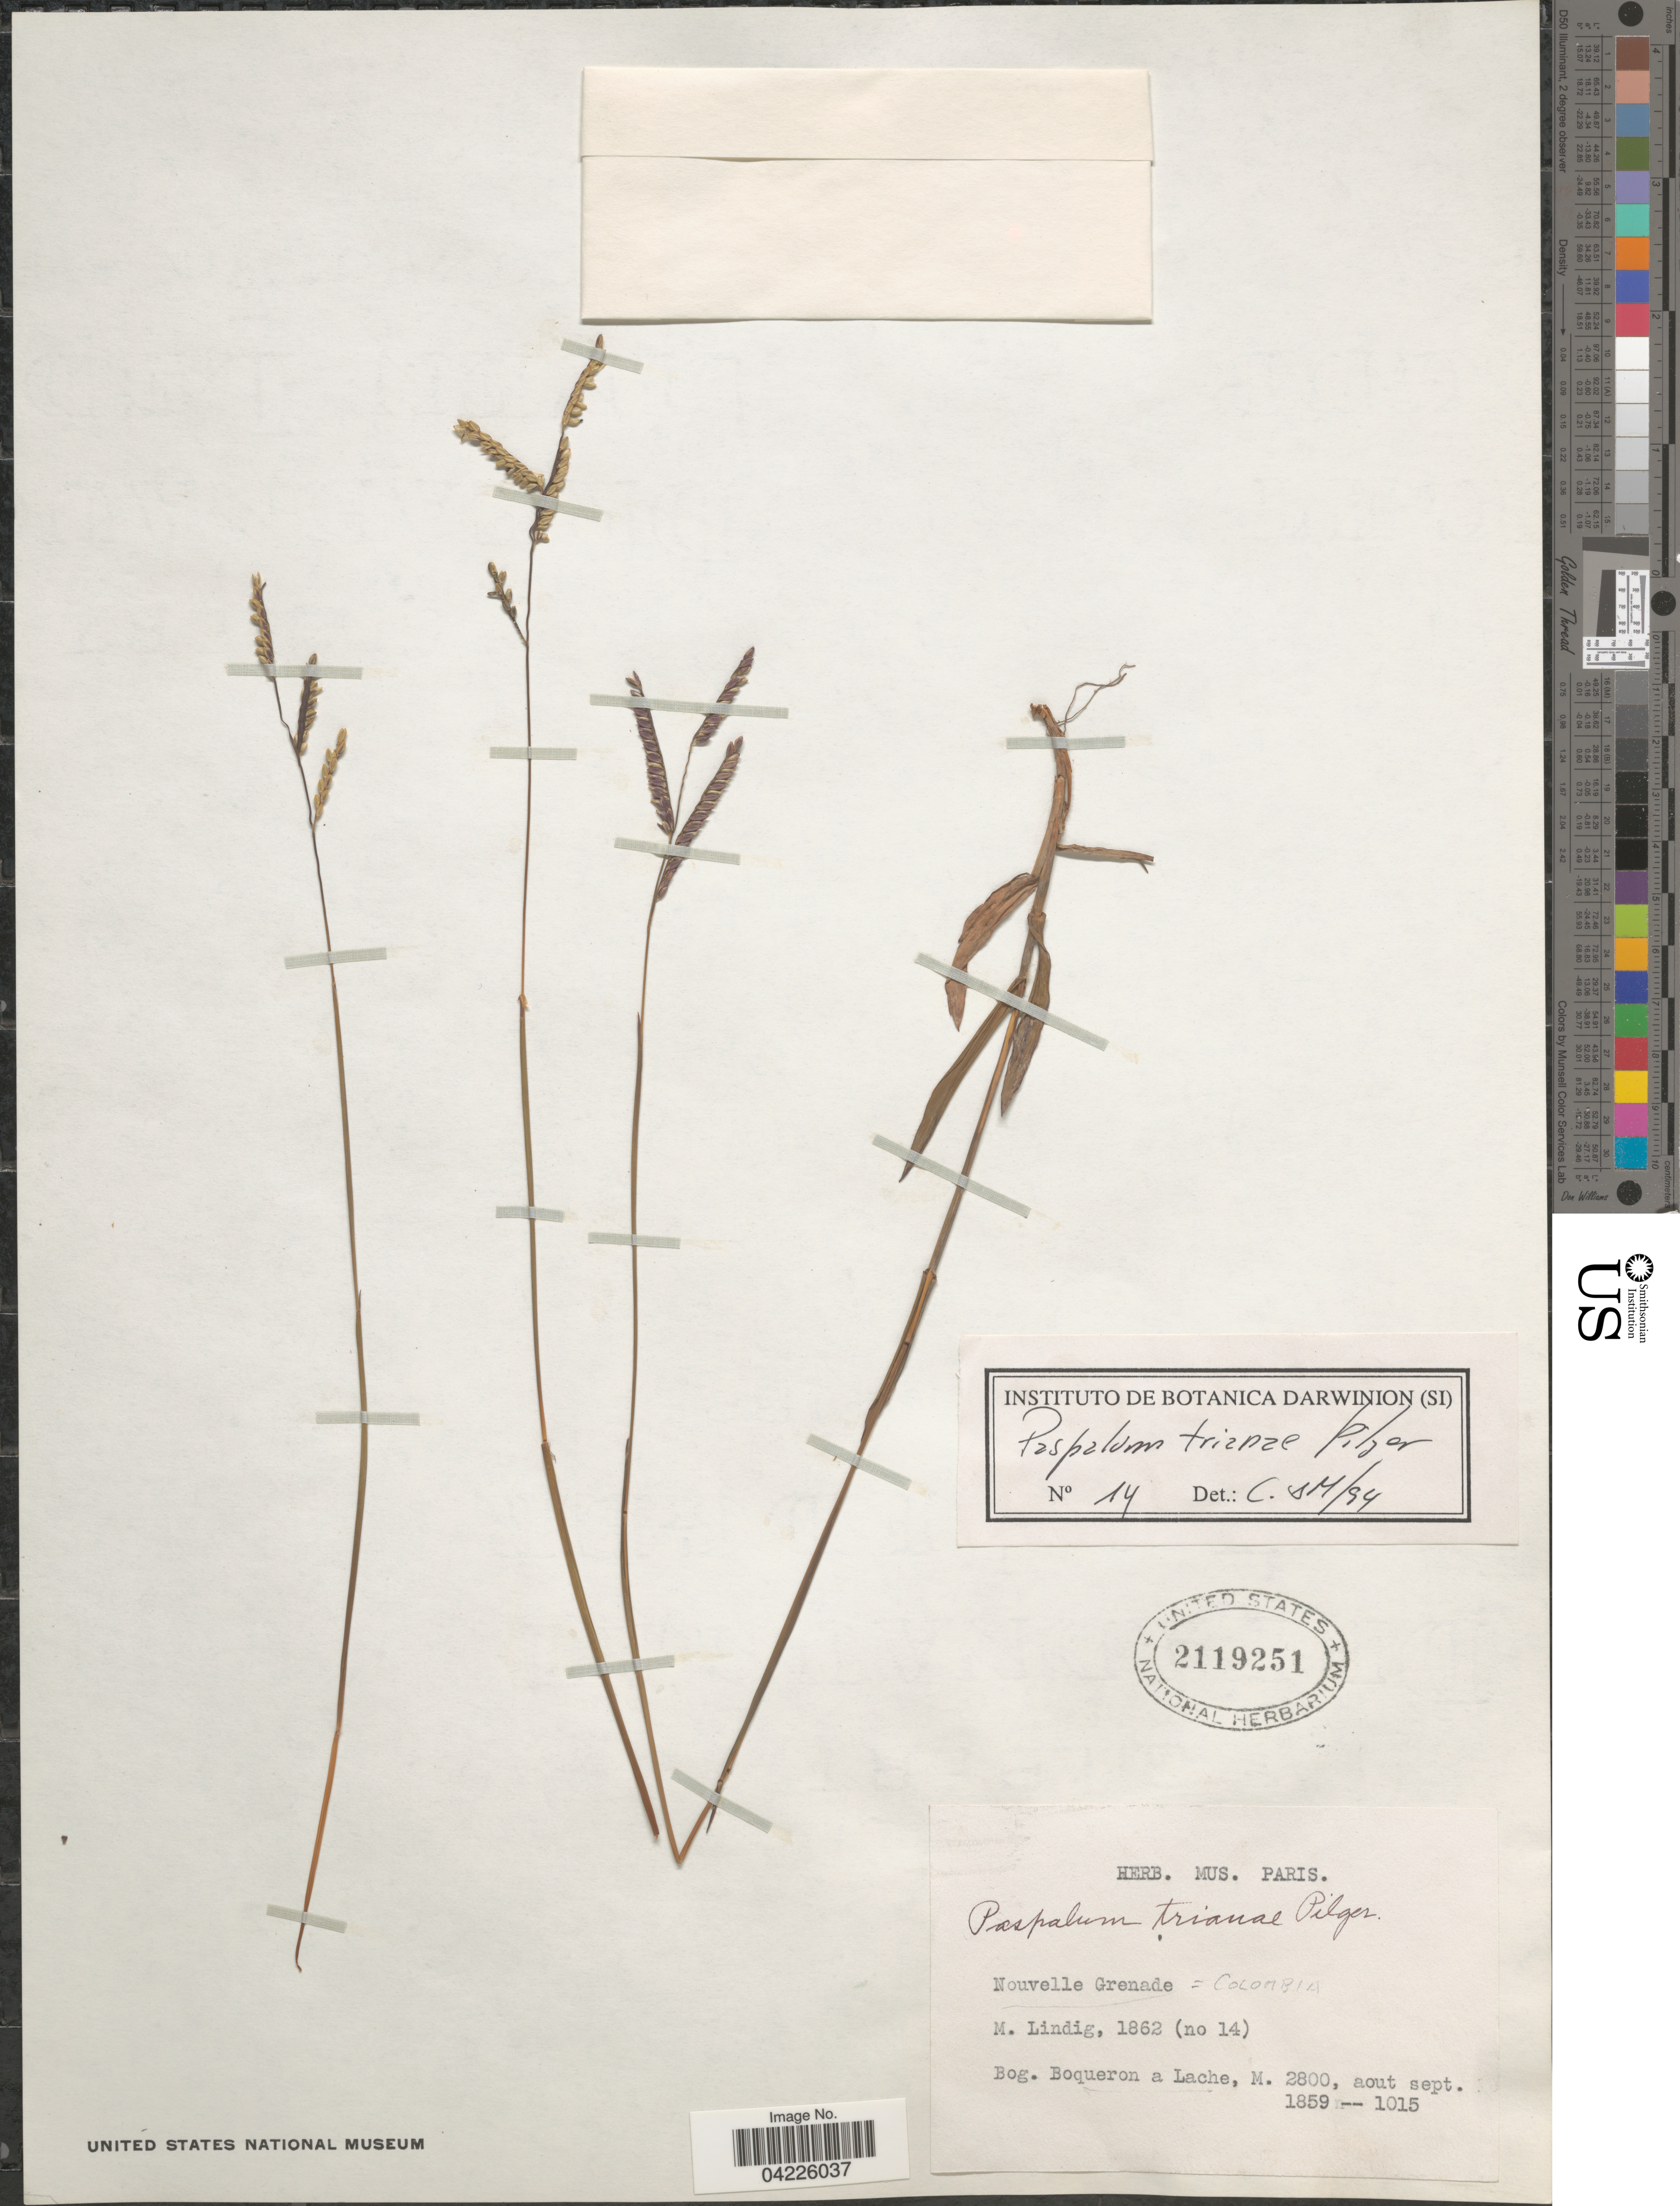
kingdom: Plantae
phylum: Tracheophyta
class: Liliopsida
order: Poales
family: Poaceae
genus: Paspalum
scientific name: Paspalum trianae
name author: Pilg.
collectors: M. Lindig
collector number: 14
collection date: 1862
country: Colombia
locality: Nouvelle Grenade. Bog. Boqueron a Lache.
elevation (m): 2800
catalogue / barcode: US 2119251